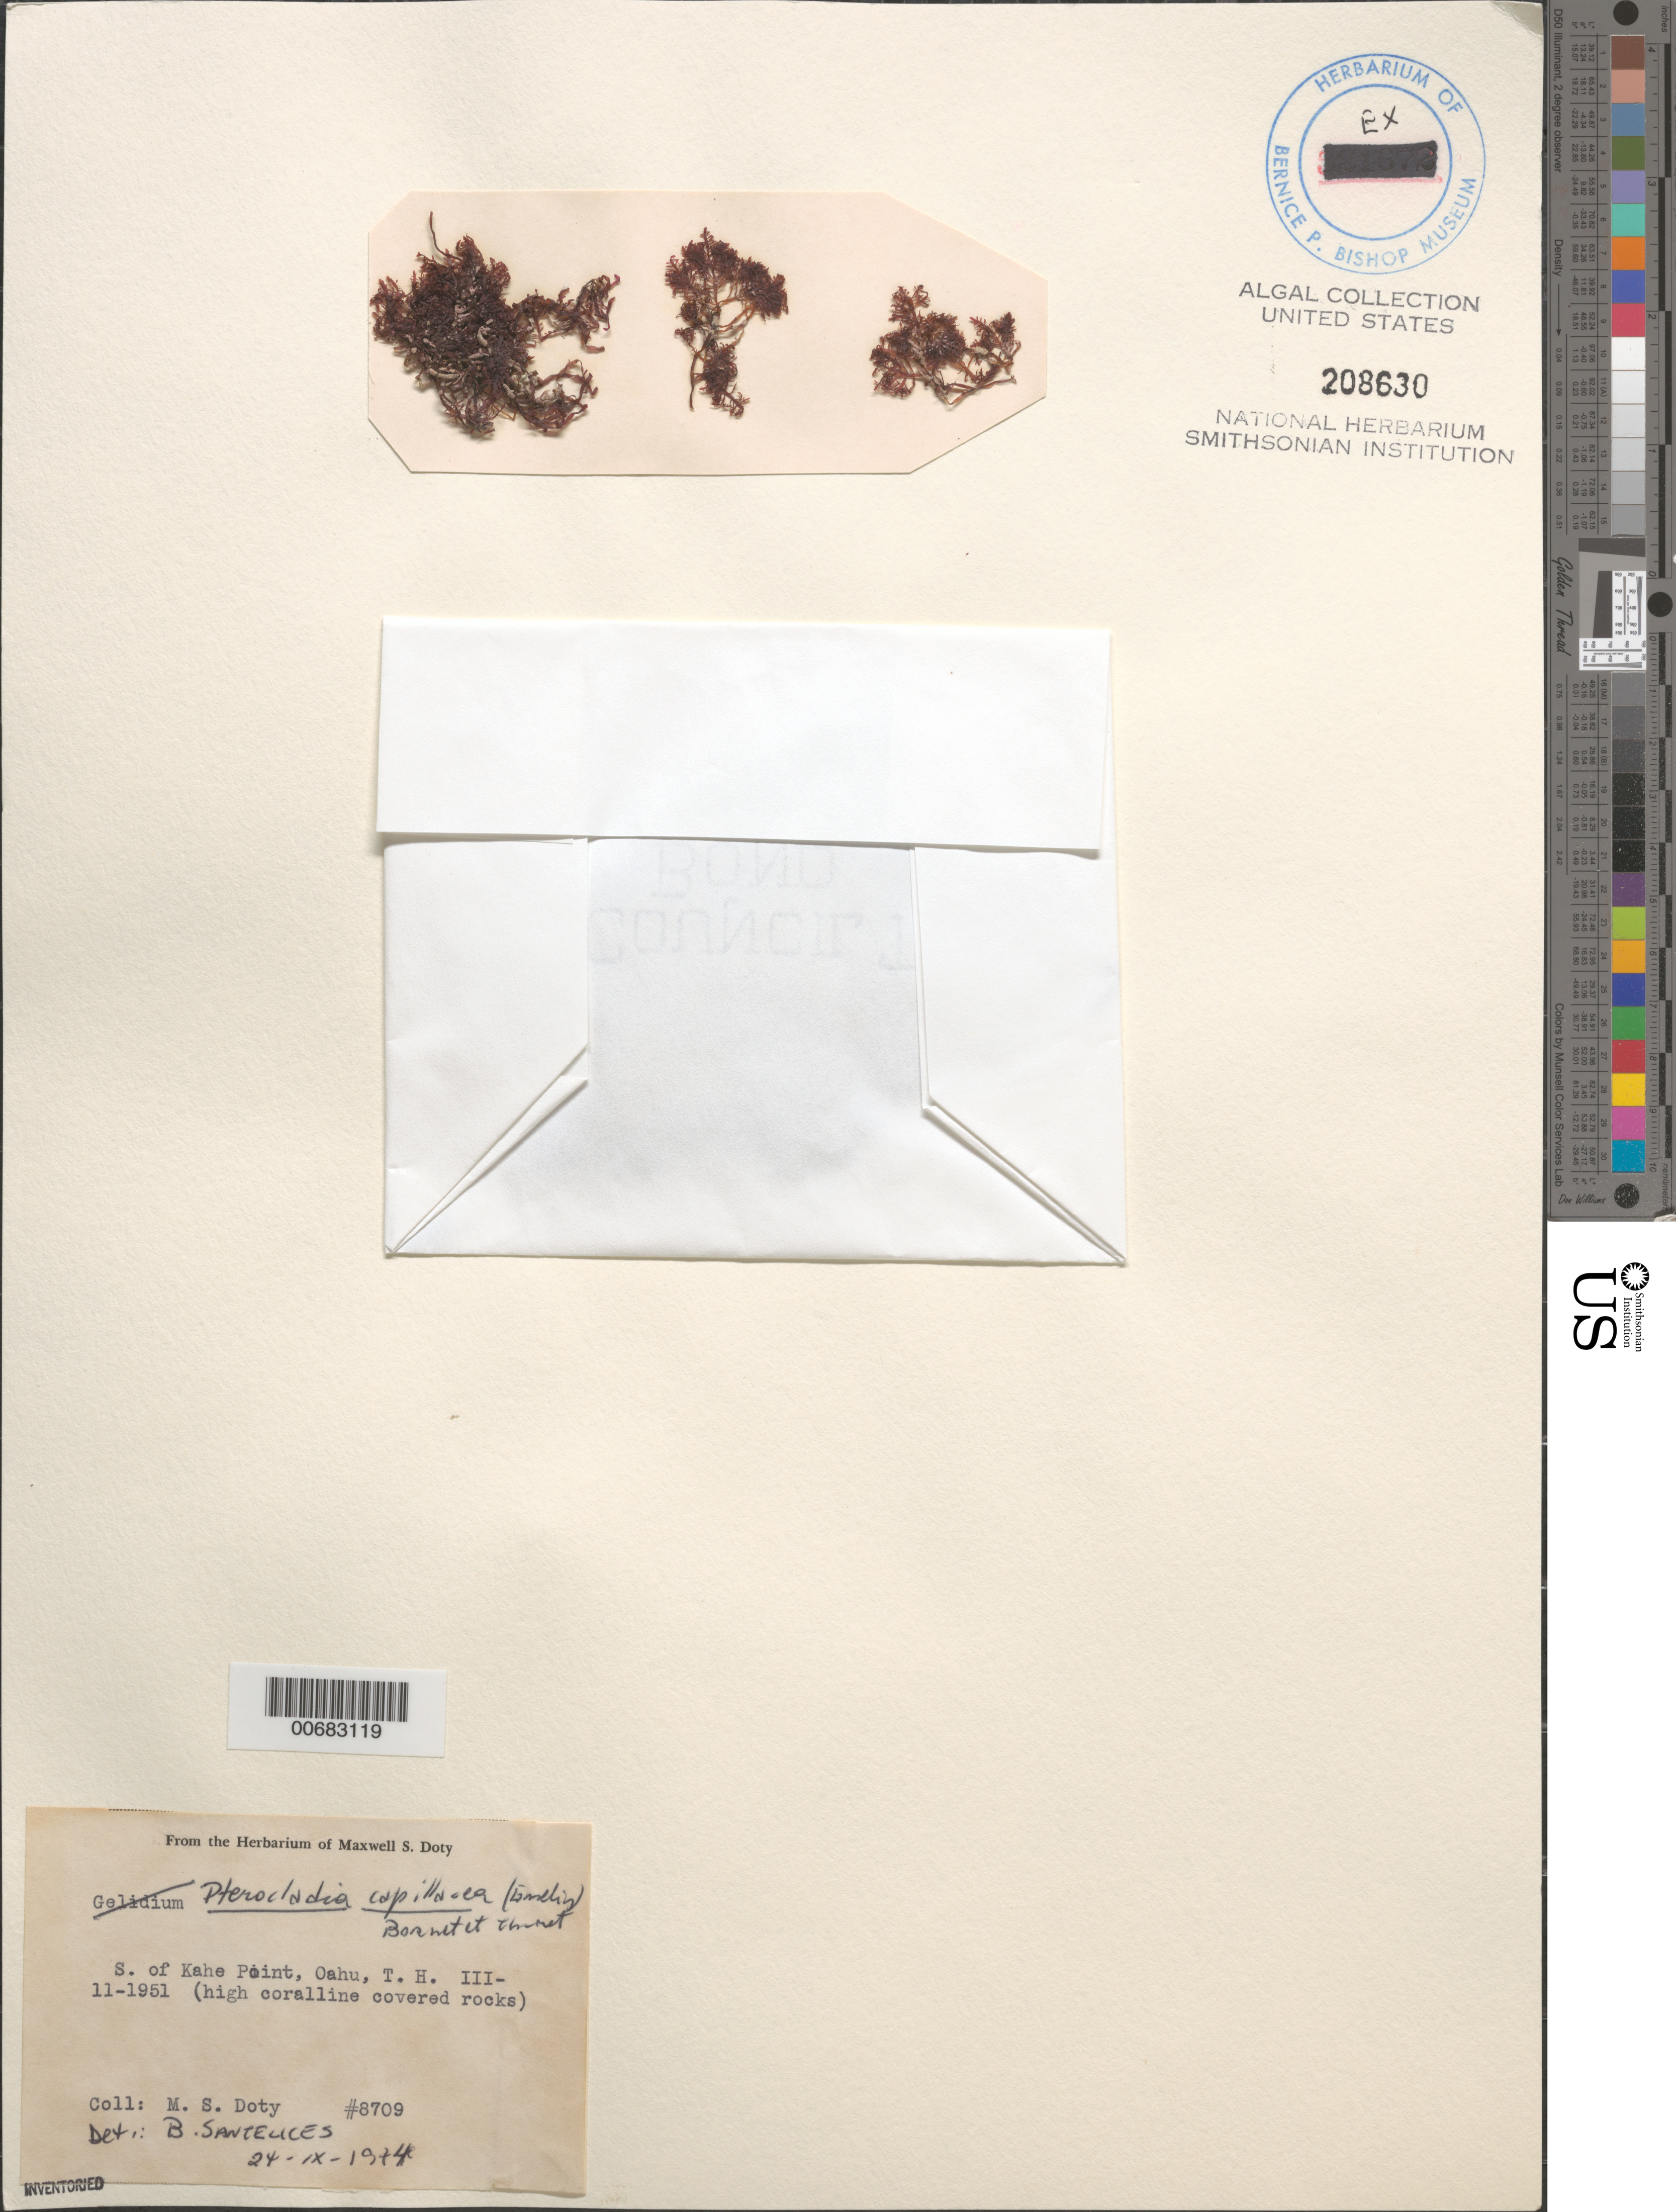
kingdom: Plantae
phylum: Rhodophyta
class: Florideophyceae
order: Gelidiales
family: Pterocladiaceae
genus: Pterocladiella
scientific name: Pterocladiella capillacea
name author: (S.G. Gmel.) Santelices & Hommers.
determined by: Algae name updating Project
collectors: M. S. Doty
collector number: MSD 8709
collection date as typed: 11 Mar 1951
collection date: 1951-03-11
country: United States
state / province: Hawaii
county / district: Honolulu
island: Oahu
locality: South of Kahe Point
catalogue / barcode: US 208630